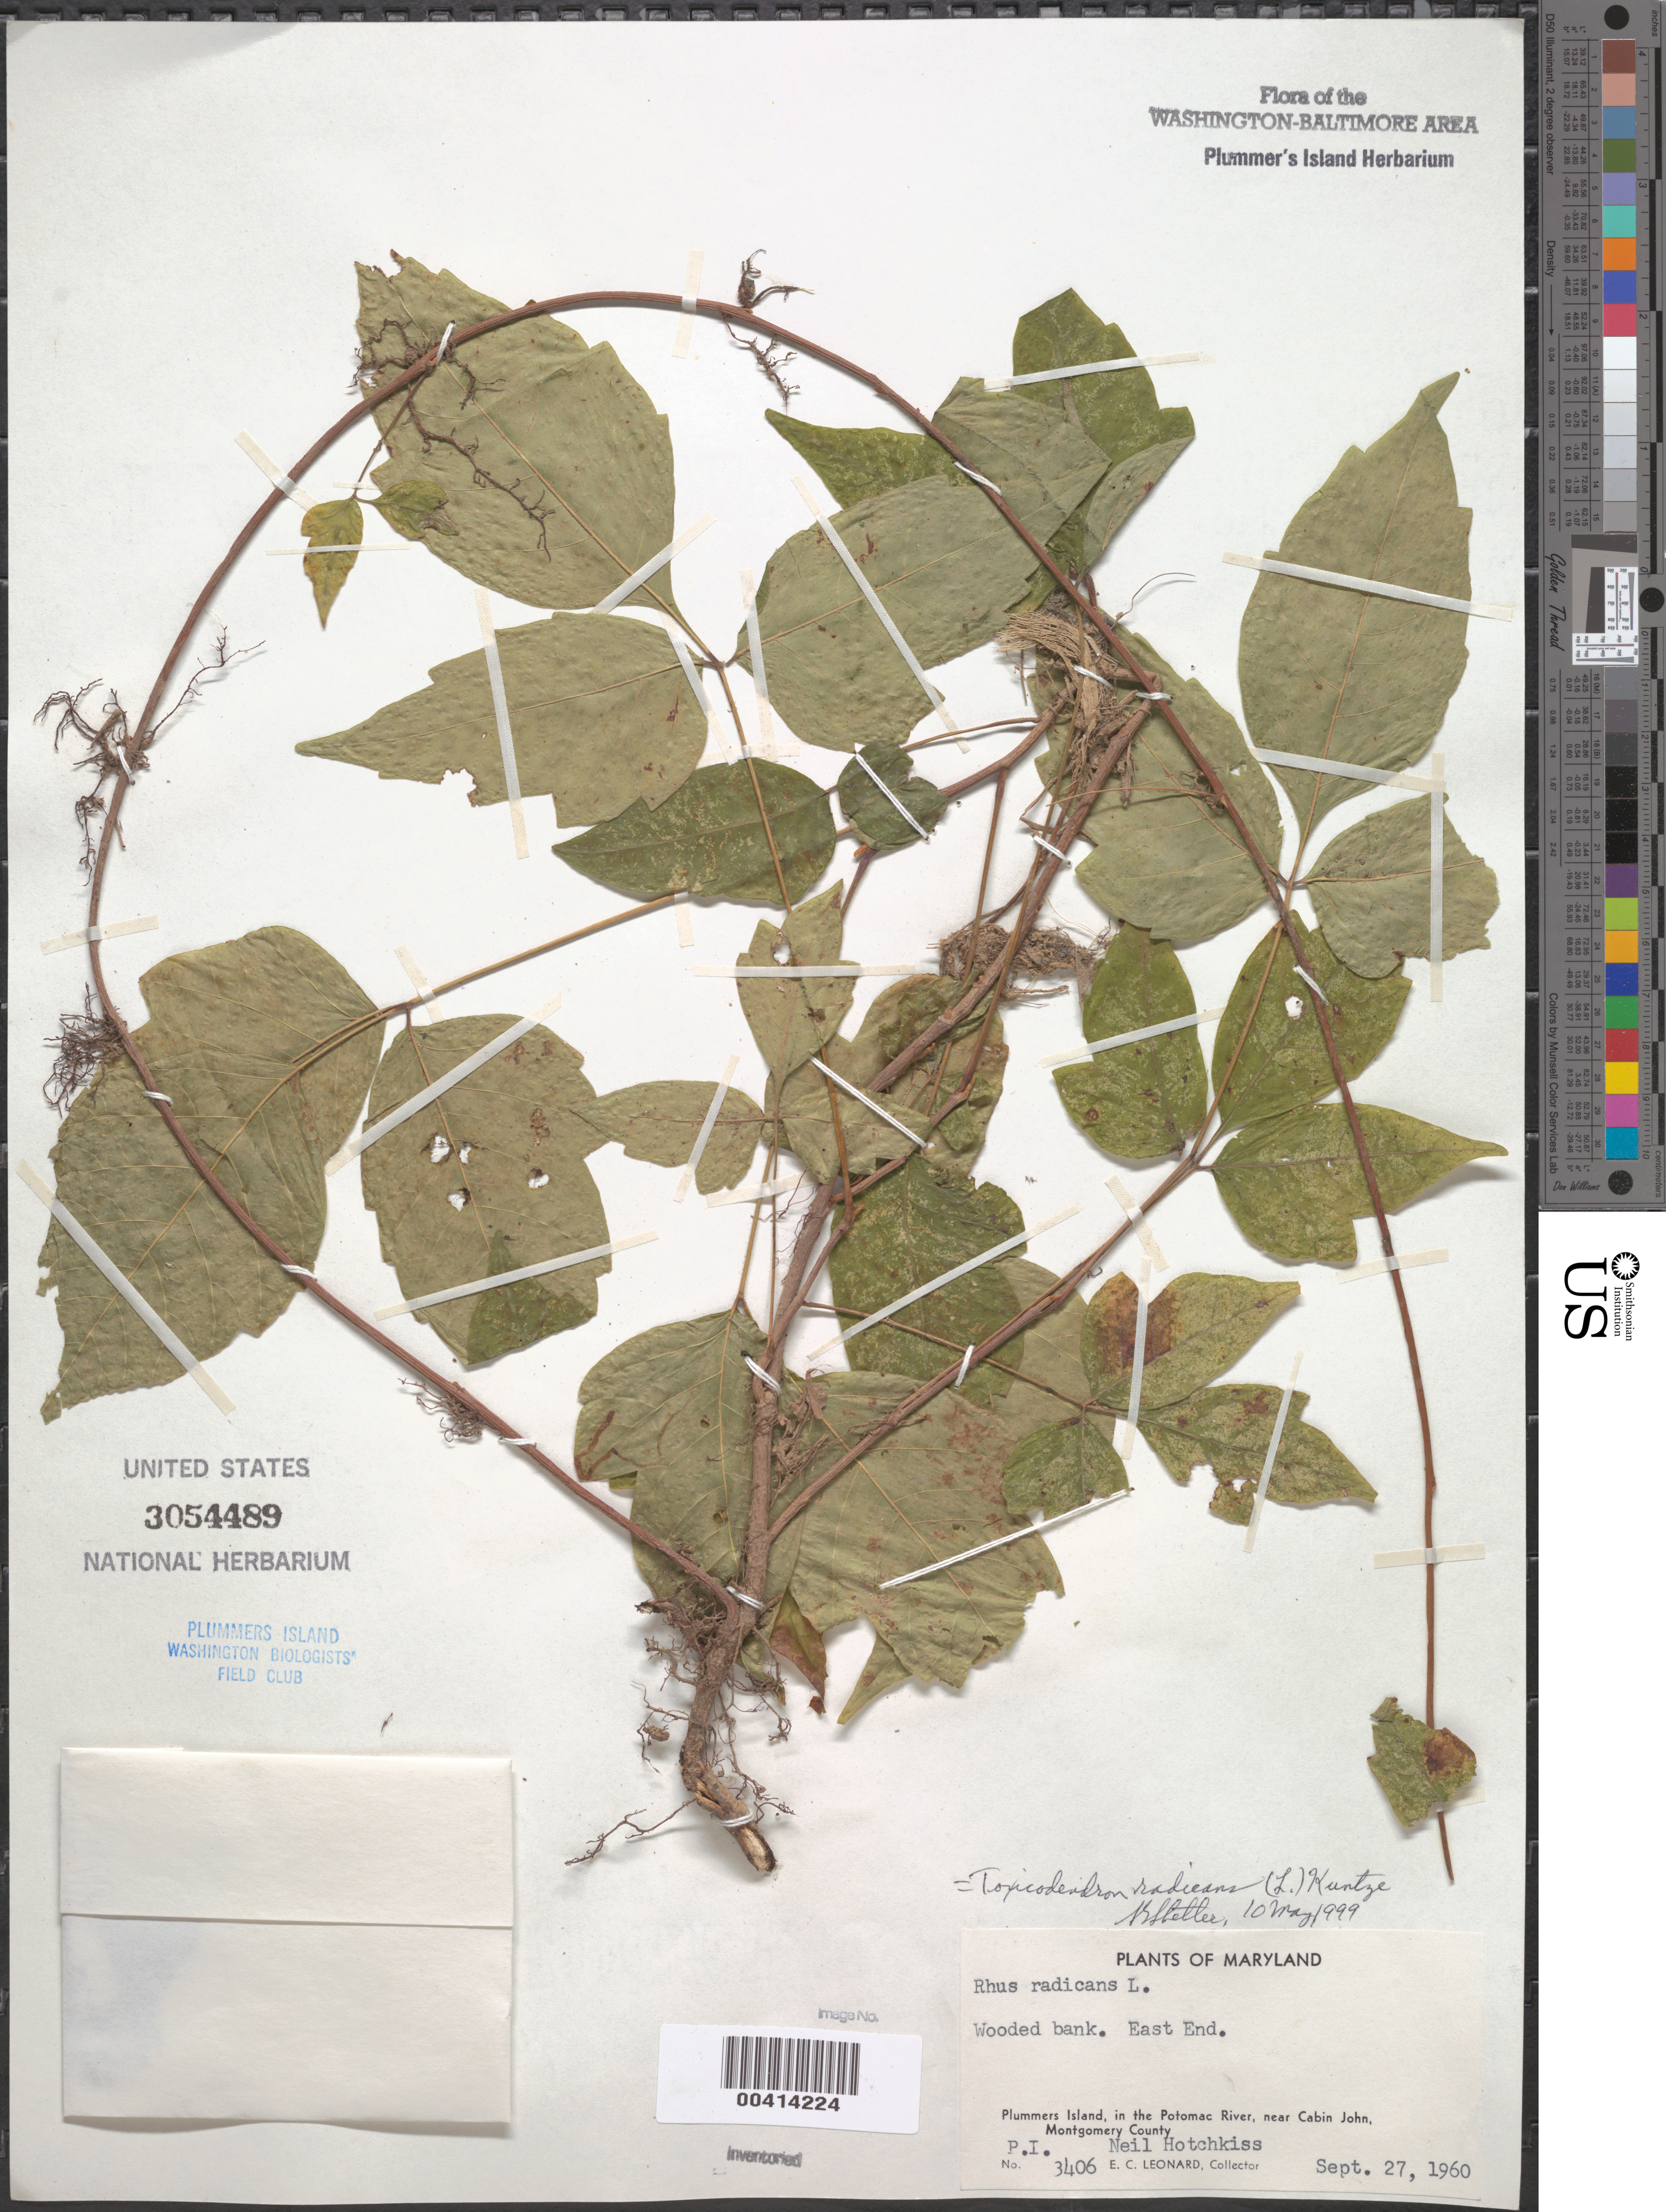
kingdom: Plantae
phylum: Tracheophyta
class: Magnoliopsida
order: Sapindales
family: Anacardiaceae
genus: Toxicodendron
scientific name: Toxicodendron radicans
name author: (L.) Kuntze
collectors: E. C. Leonard & N. Hotchkiss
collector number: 3406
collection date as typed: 27 Sep 1960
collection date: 1960-09-27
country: United States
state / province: Maryland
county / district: Montgomery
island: Plummers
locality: Plummer's Island; east end C. & O. Canal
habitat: Wooded bank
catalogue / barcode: US 3054489